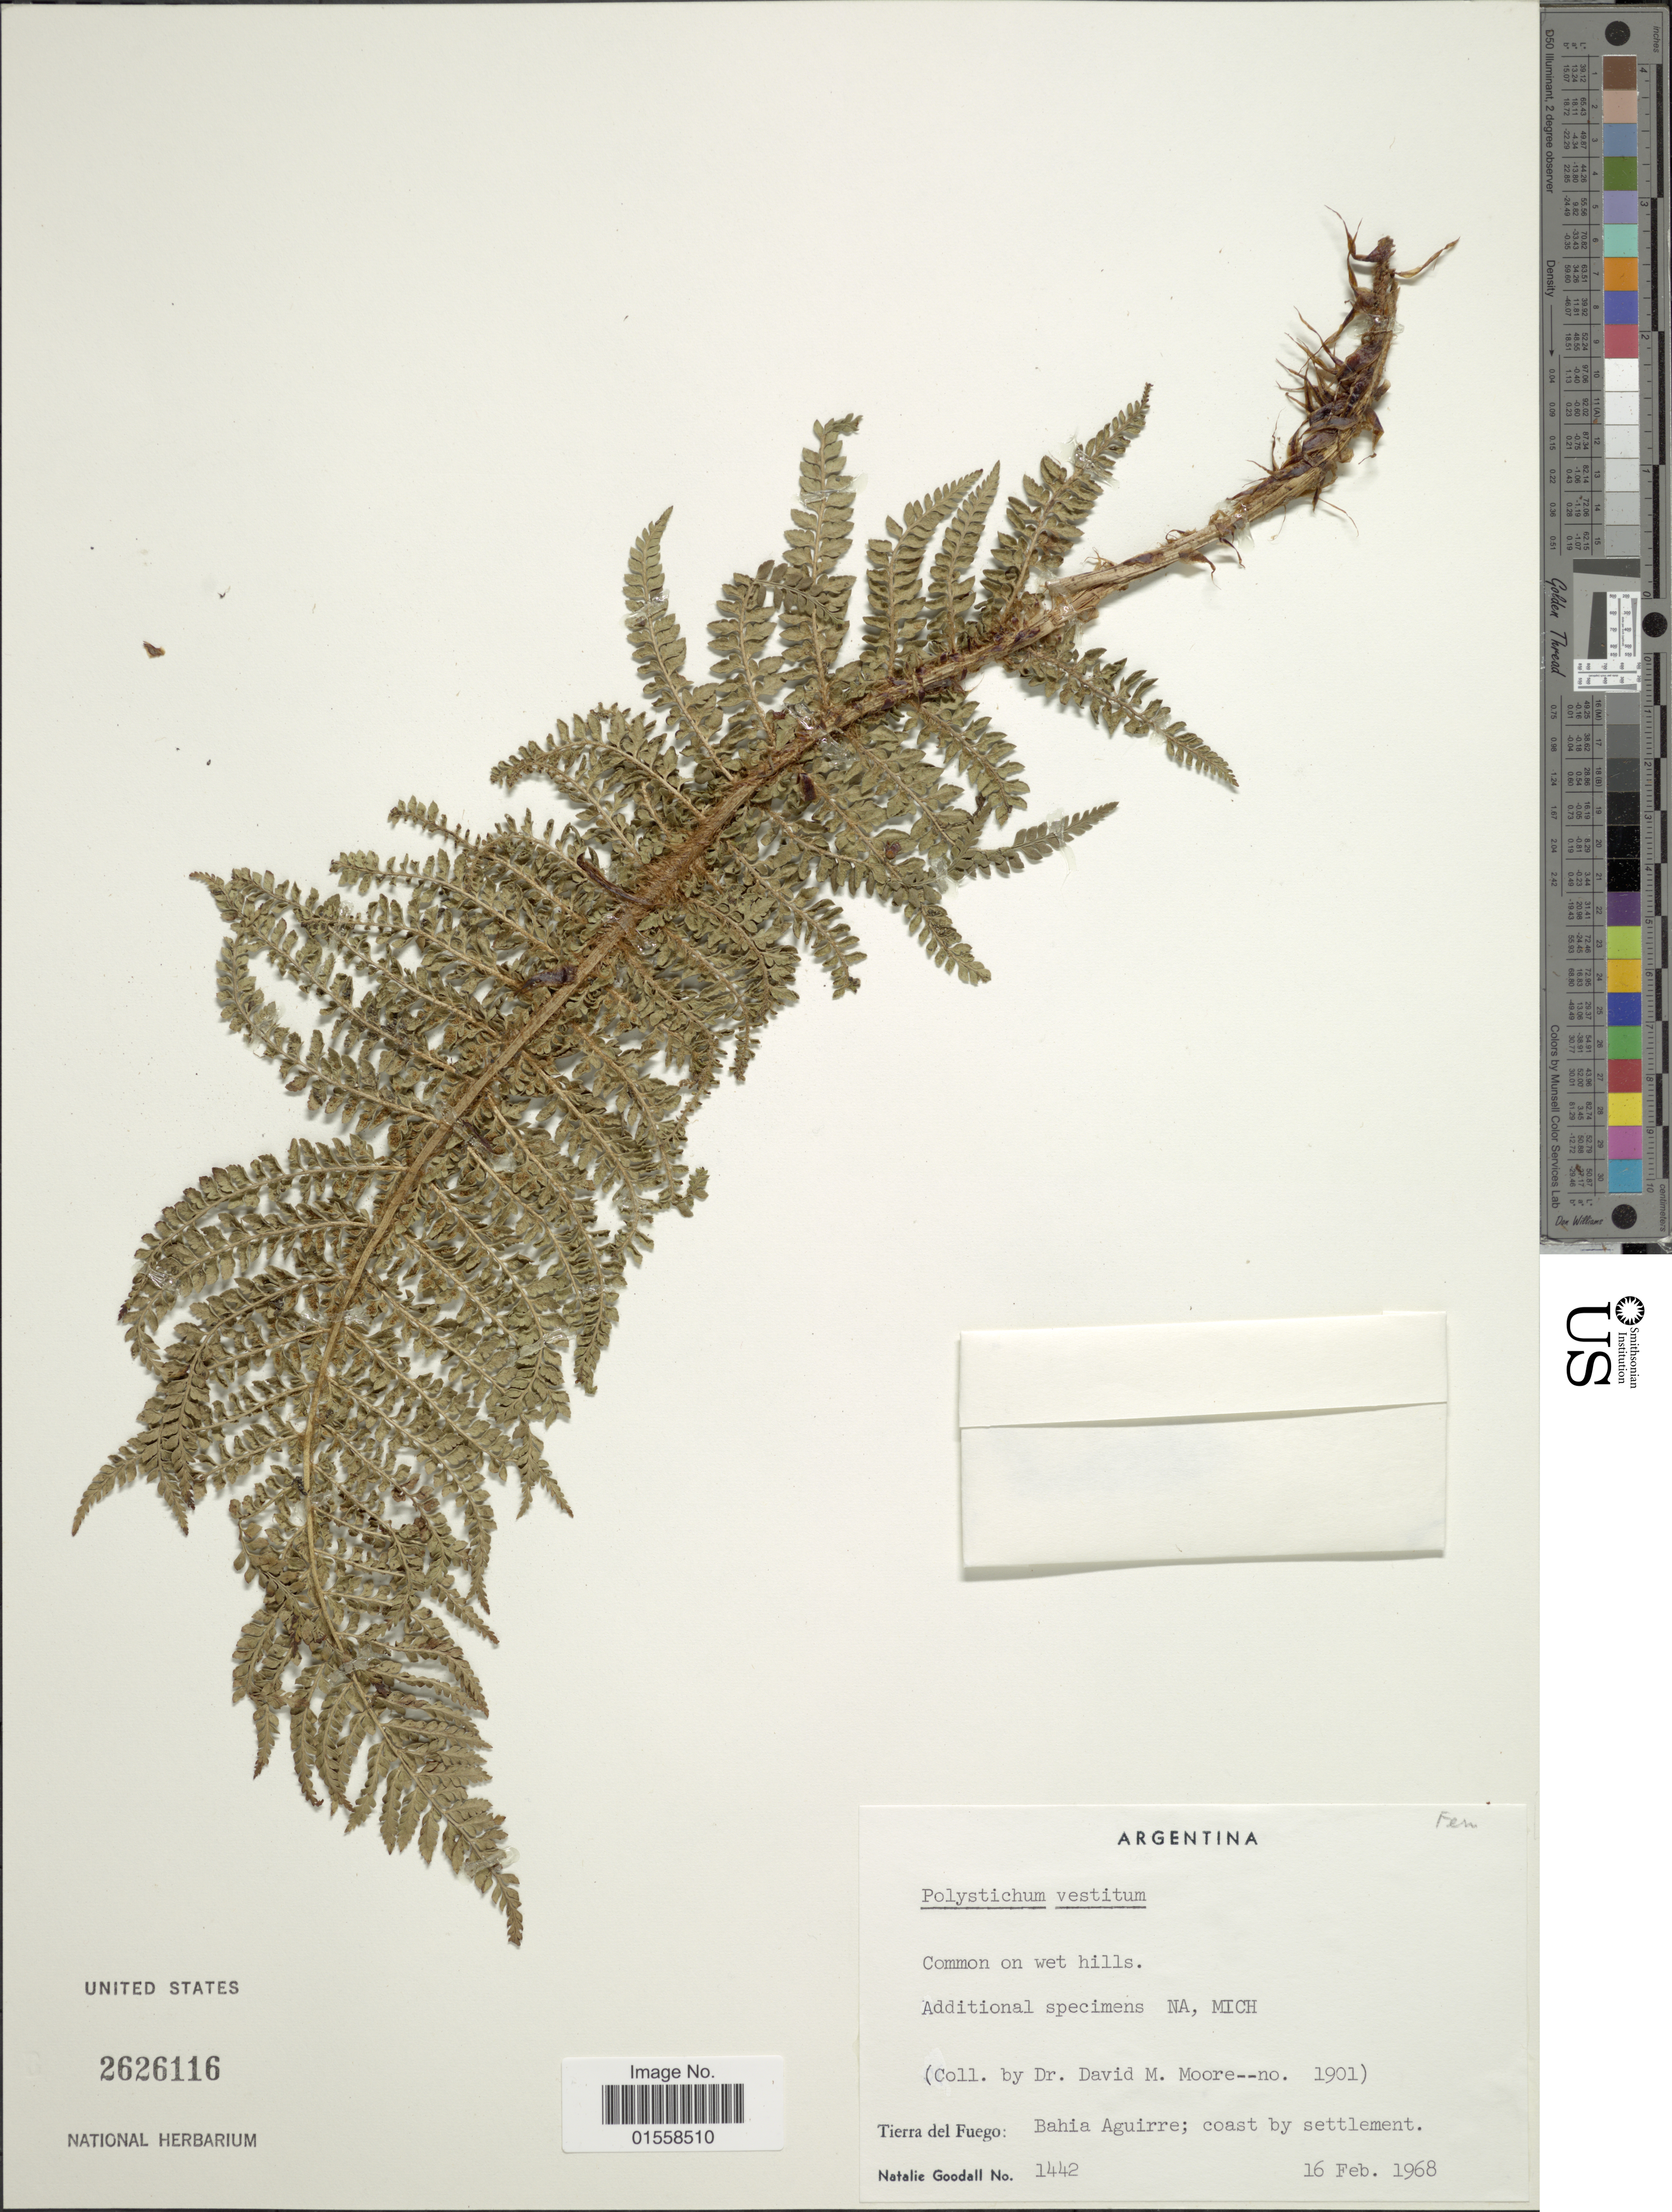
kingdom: Plantae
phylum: Tracheophyta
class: Polypodiopsida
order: Polypodiales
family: Dryopteridaceae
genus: Polystichum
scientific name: Polystichum vestitum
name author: (Sw.) C. Presl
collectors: D. Moore & N. Goodall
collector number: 1442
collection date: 1968-02-16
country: Argentina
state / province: Tierra del Fuego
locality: Argentina. Tierra del Fuego: Bahia Aguire; coast by settlement.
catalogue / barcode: US 2626116